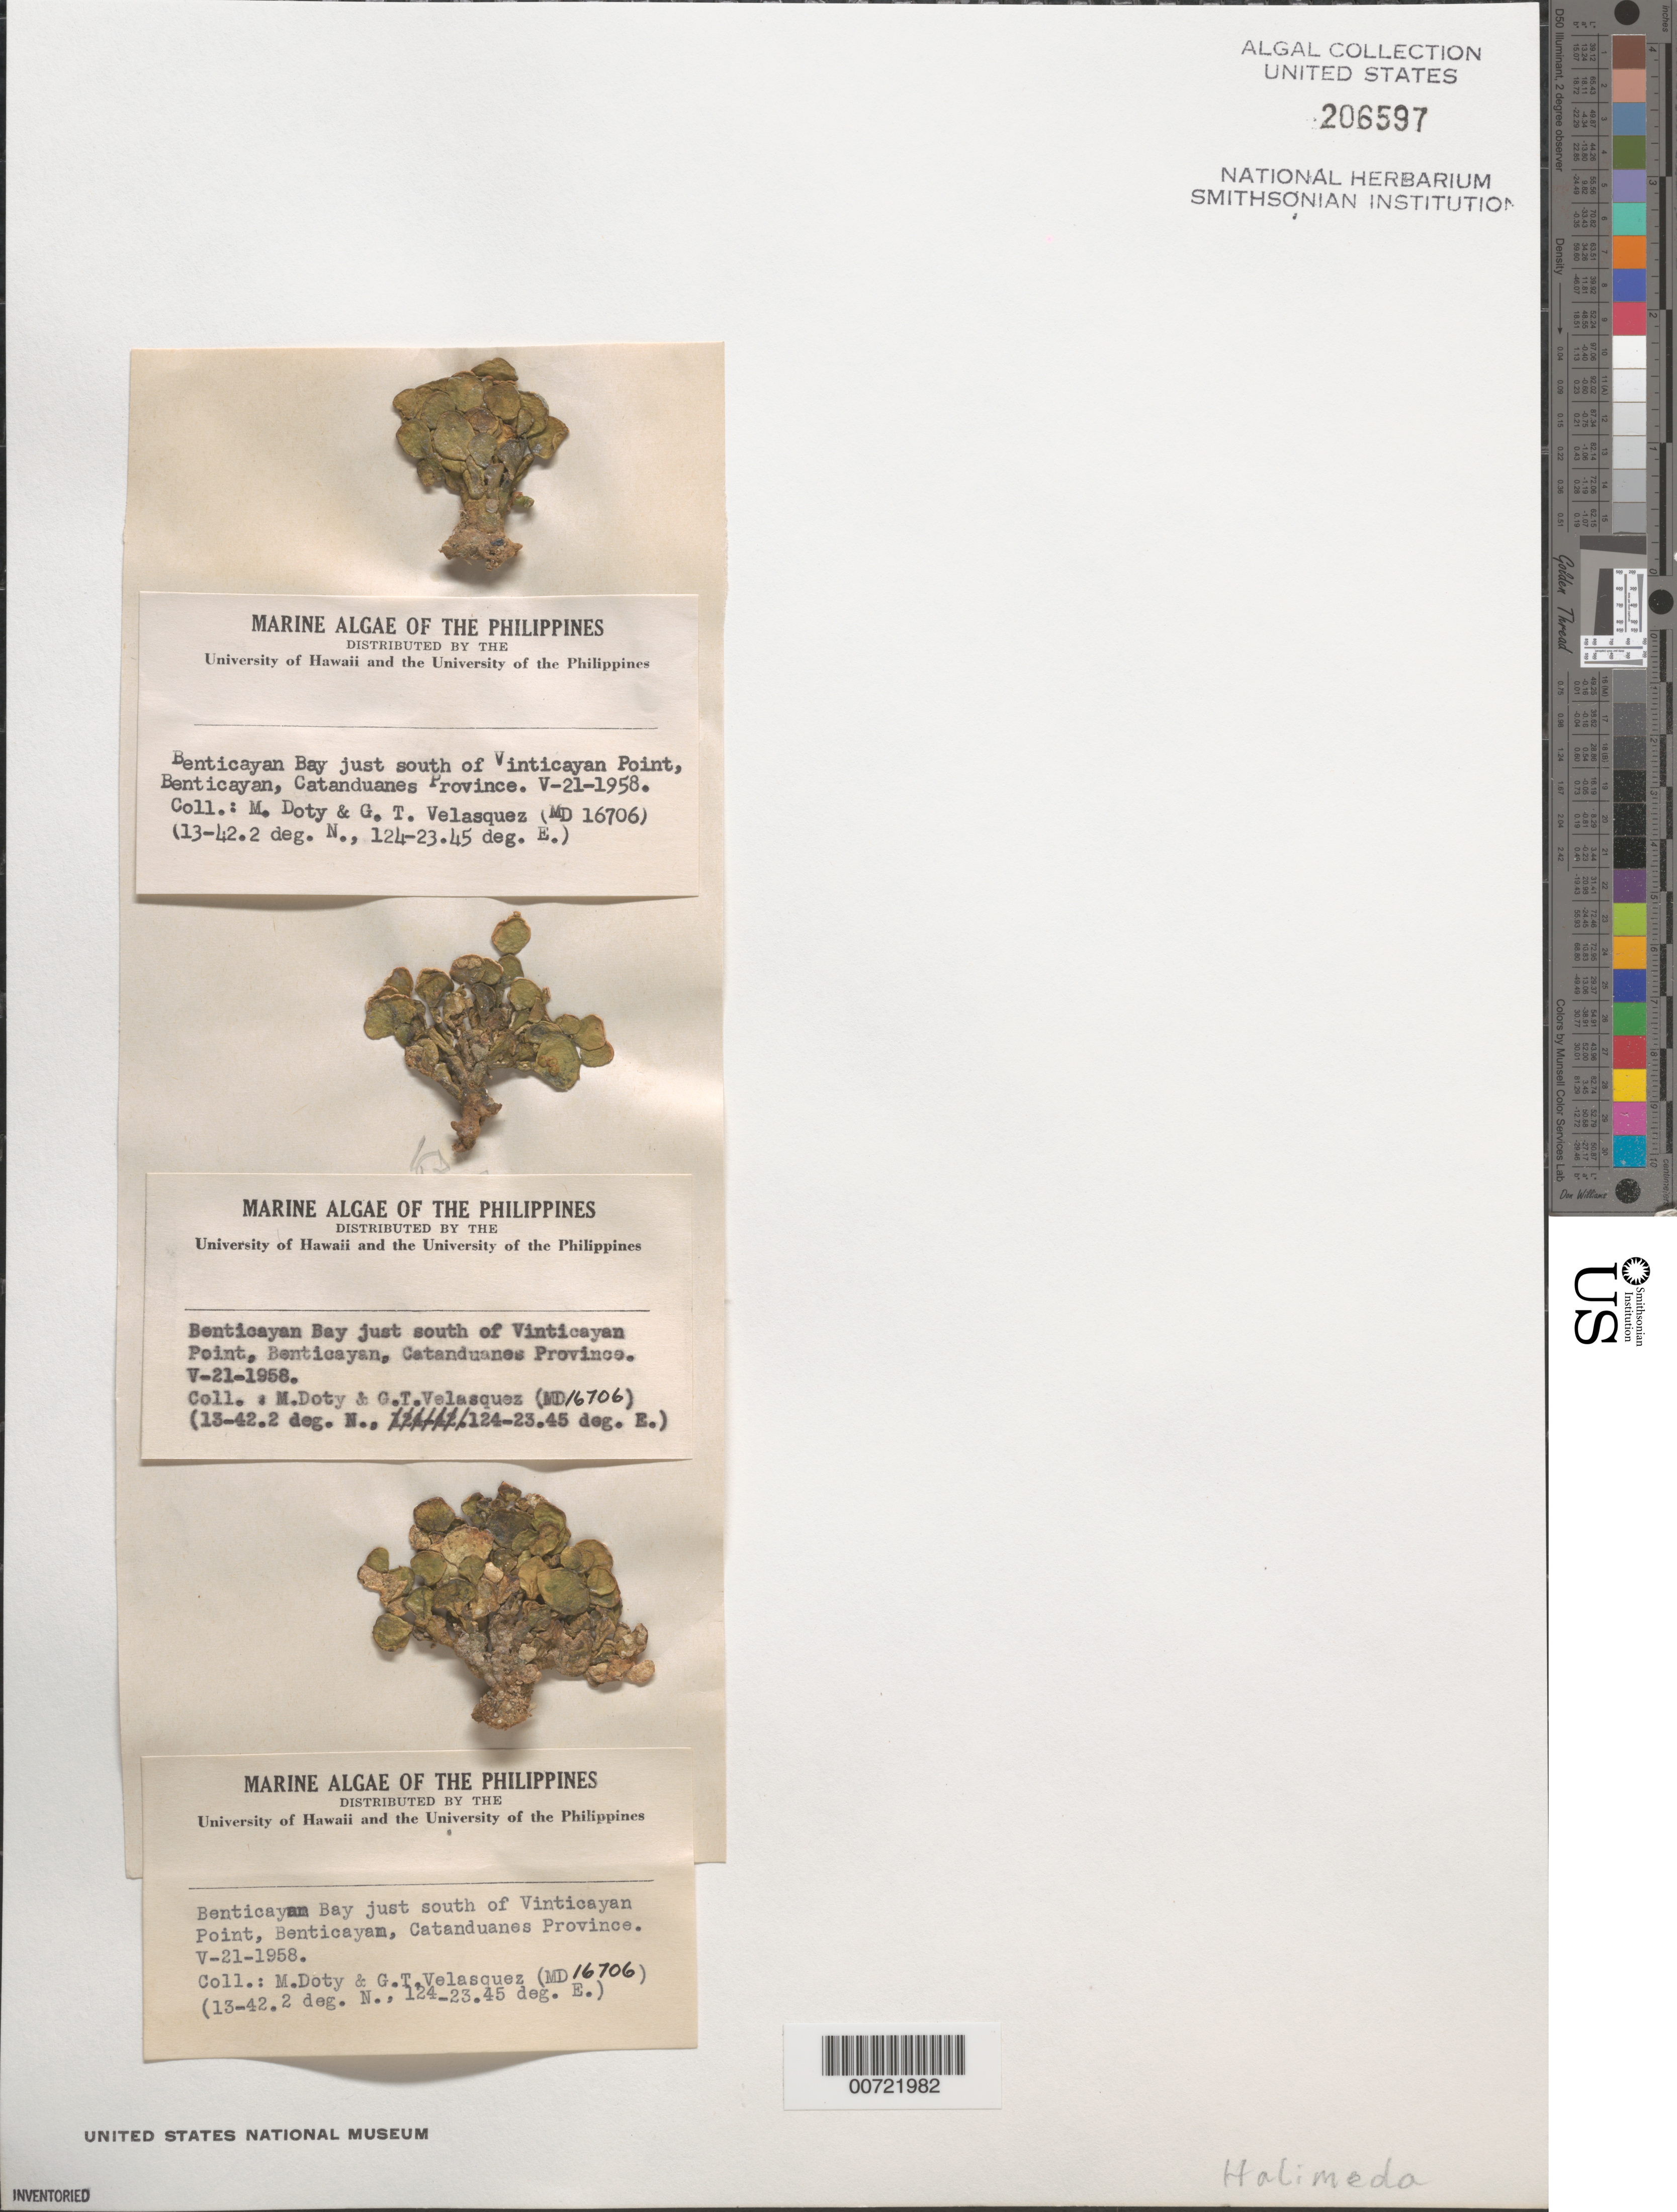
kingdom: Plantae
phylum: Chlorophyta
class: Ulvophyceae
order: Bryopsidales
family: Halimedaceae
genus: Halimeda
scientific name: Halimeda sp.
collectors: M. S. Doty & G. Velasquez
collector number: MSD 16706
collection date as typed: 21 May 1958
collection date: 1958-05-21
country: Philippines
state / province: Bicol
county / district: Catanduanes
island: Catanduanes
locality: Benticayan Bay just south of Vinticayan Point, Benticayan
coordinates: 13-42.2 deg.. N., 124-23.45 deg. E.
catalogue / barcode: US 206597